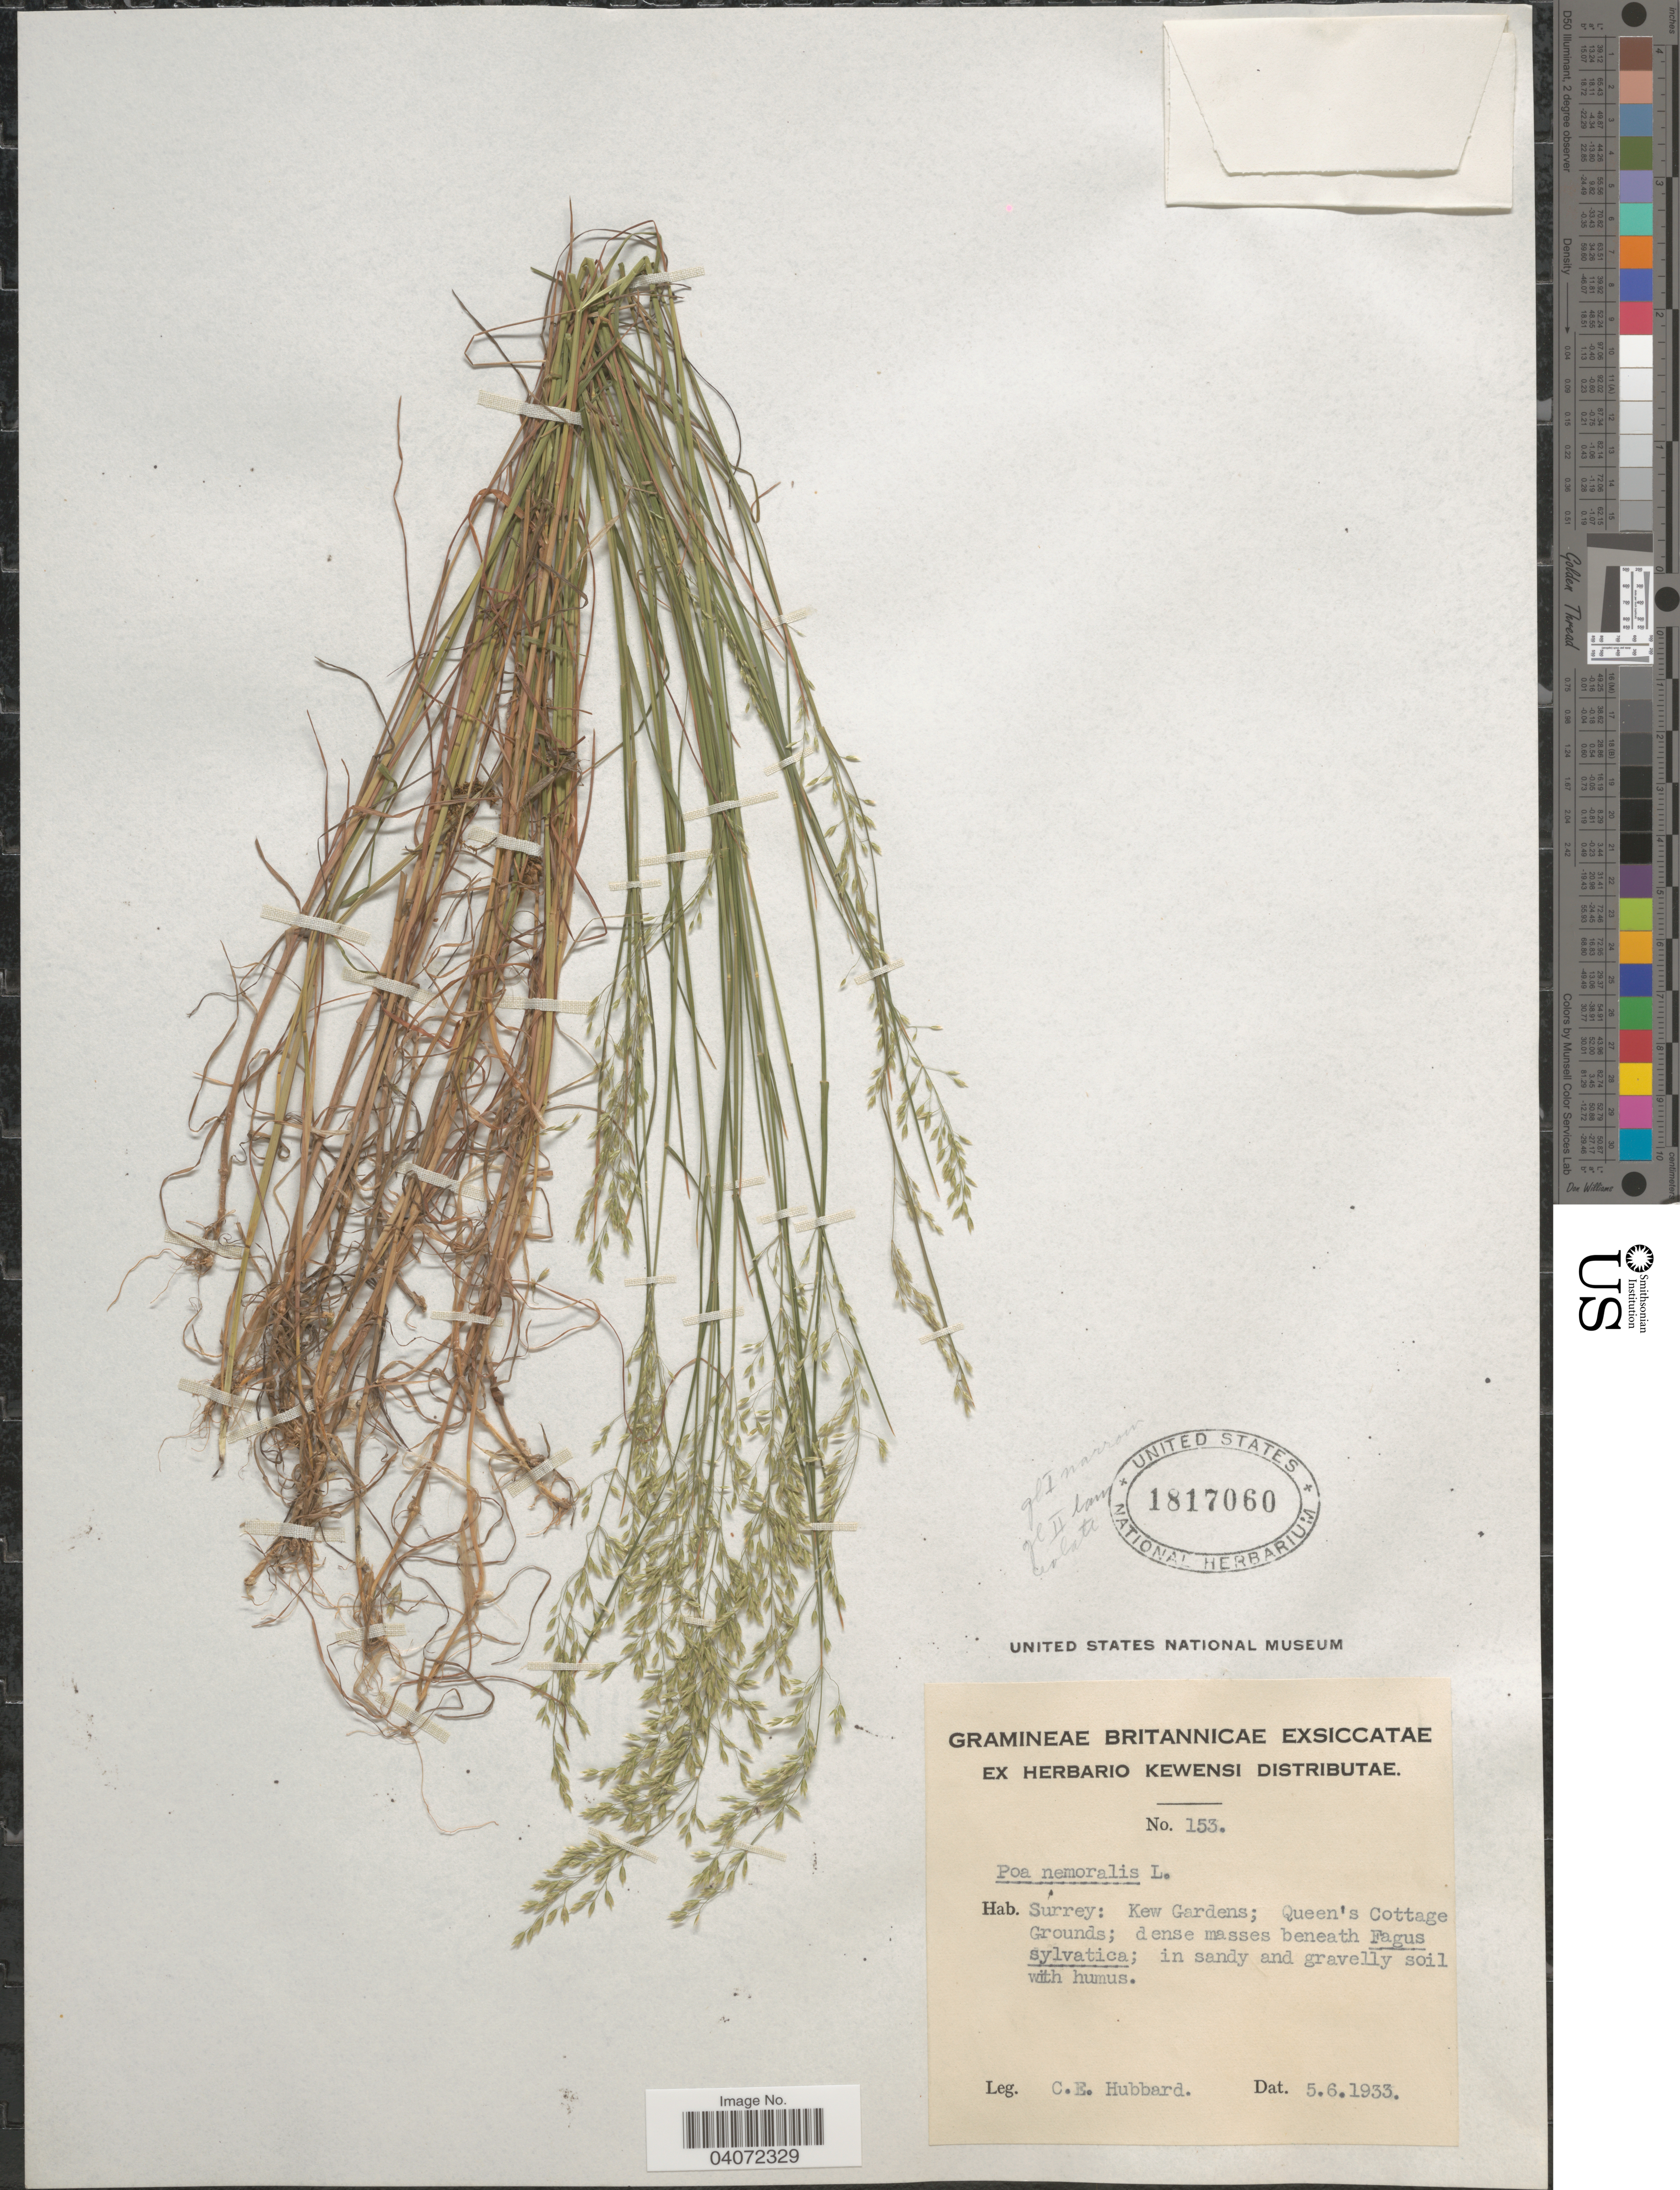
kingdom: Plantae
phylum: Tracheophyta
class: Liliopsida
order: Poales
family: Poaceae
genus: Poa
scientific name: Poa nemoralis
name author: L.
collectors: C. E. Hubbard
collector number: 153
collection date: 1933-06-05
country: United Kingdom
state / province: England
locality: Surrey: Kew Gardens; Queen's Cottage Grounds.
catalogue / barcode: US 1817060